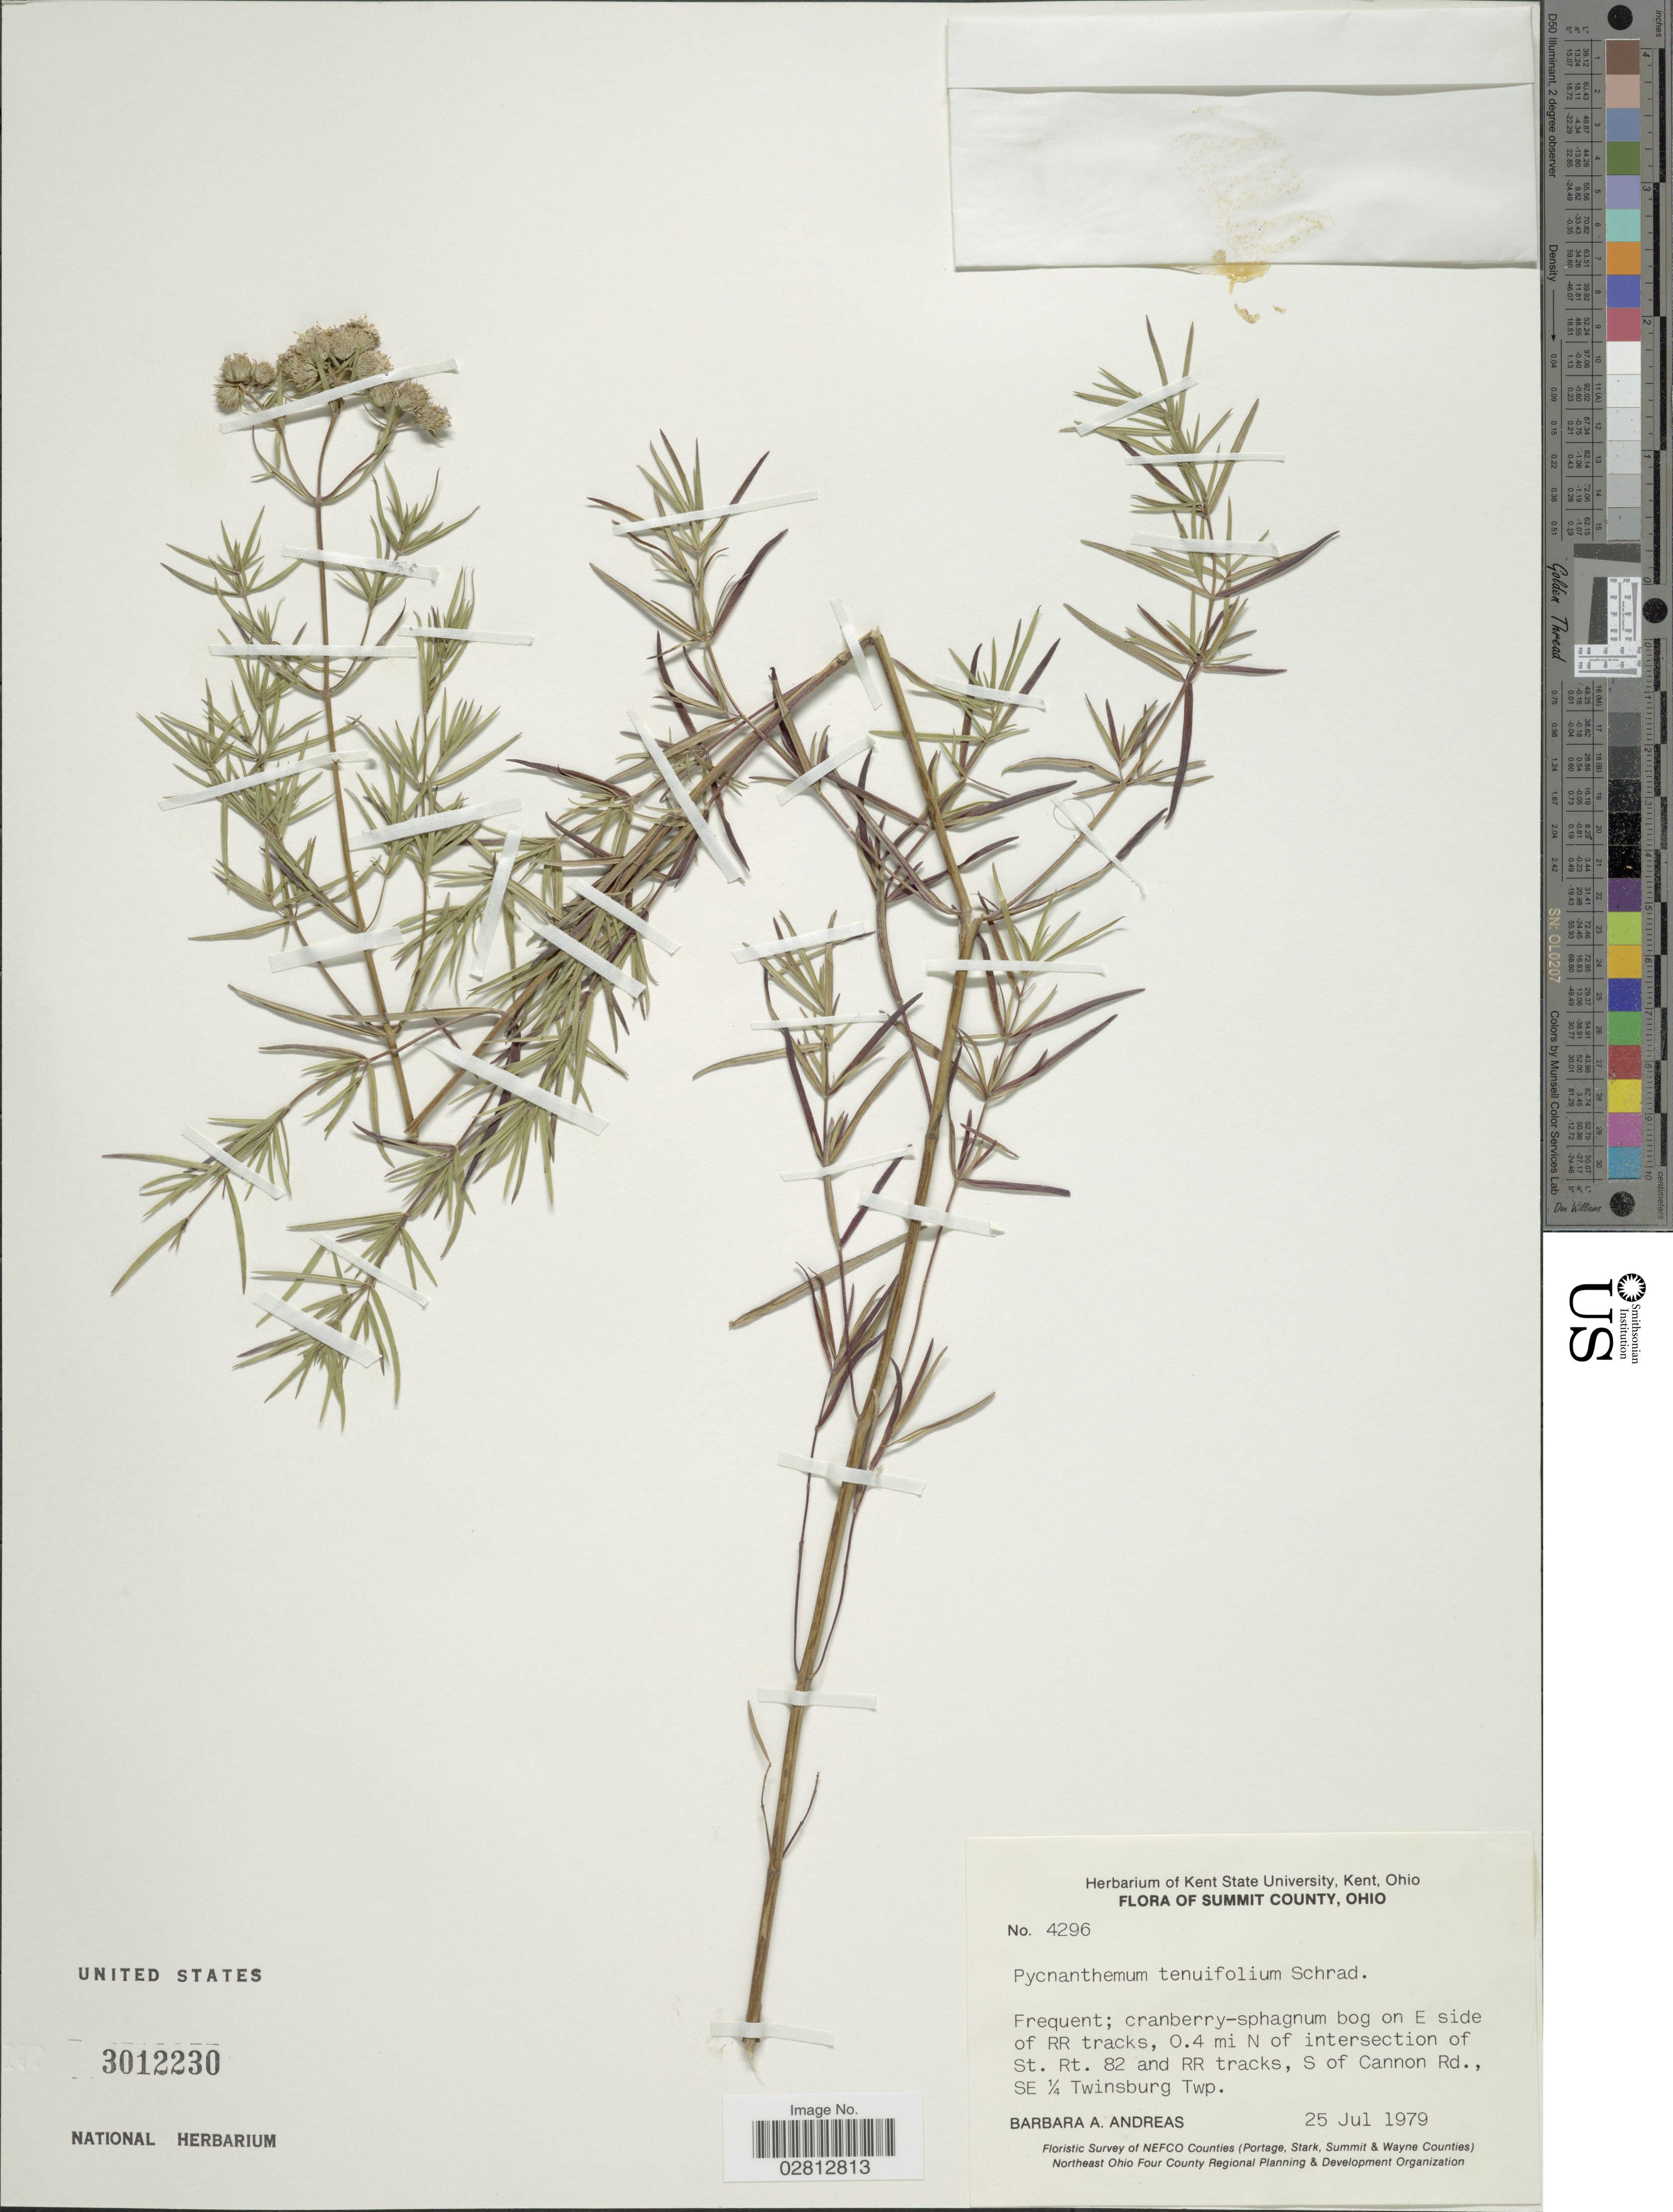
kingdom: Plantae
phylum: Tracheophyta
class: Magnoliopsida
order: Lamiales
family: Lamiaceae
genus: Pycnanthemum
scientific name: Pycnanthemum tenuifolium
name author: Schrad.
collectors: B. A. Andreas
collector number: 4296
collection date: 1979-07-25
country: United States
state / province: Ohio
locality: Summit County. Frequent; cranberry-spagnum bog on E side of RR tracks, 0.4 mi N of intersection of St. Rt. 82 and RR tracks, S of Cannon Rd., SE ¼ Twinsburg Twp.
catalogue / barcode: US 3012230